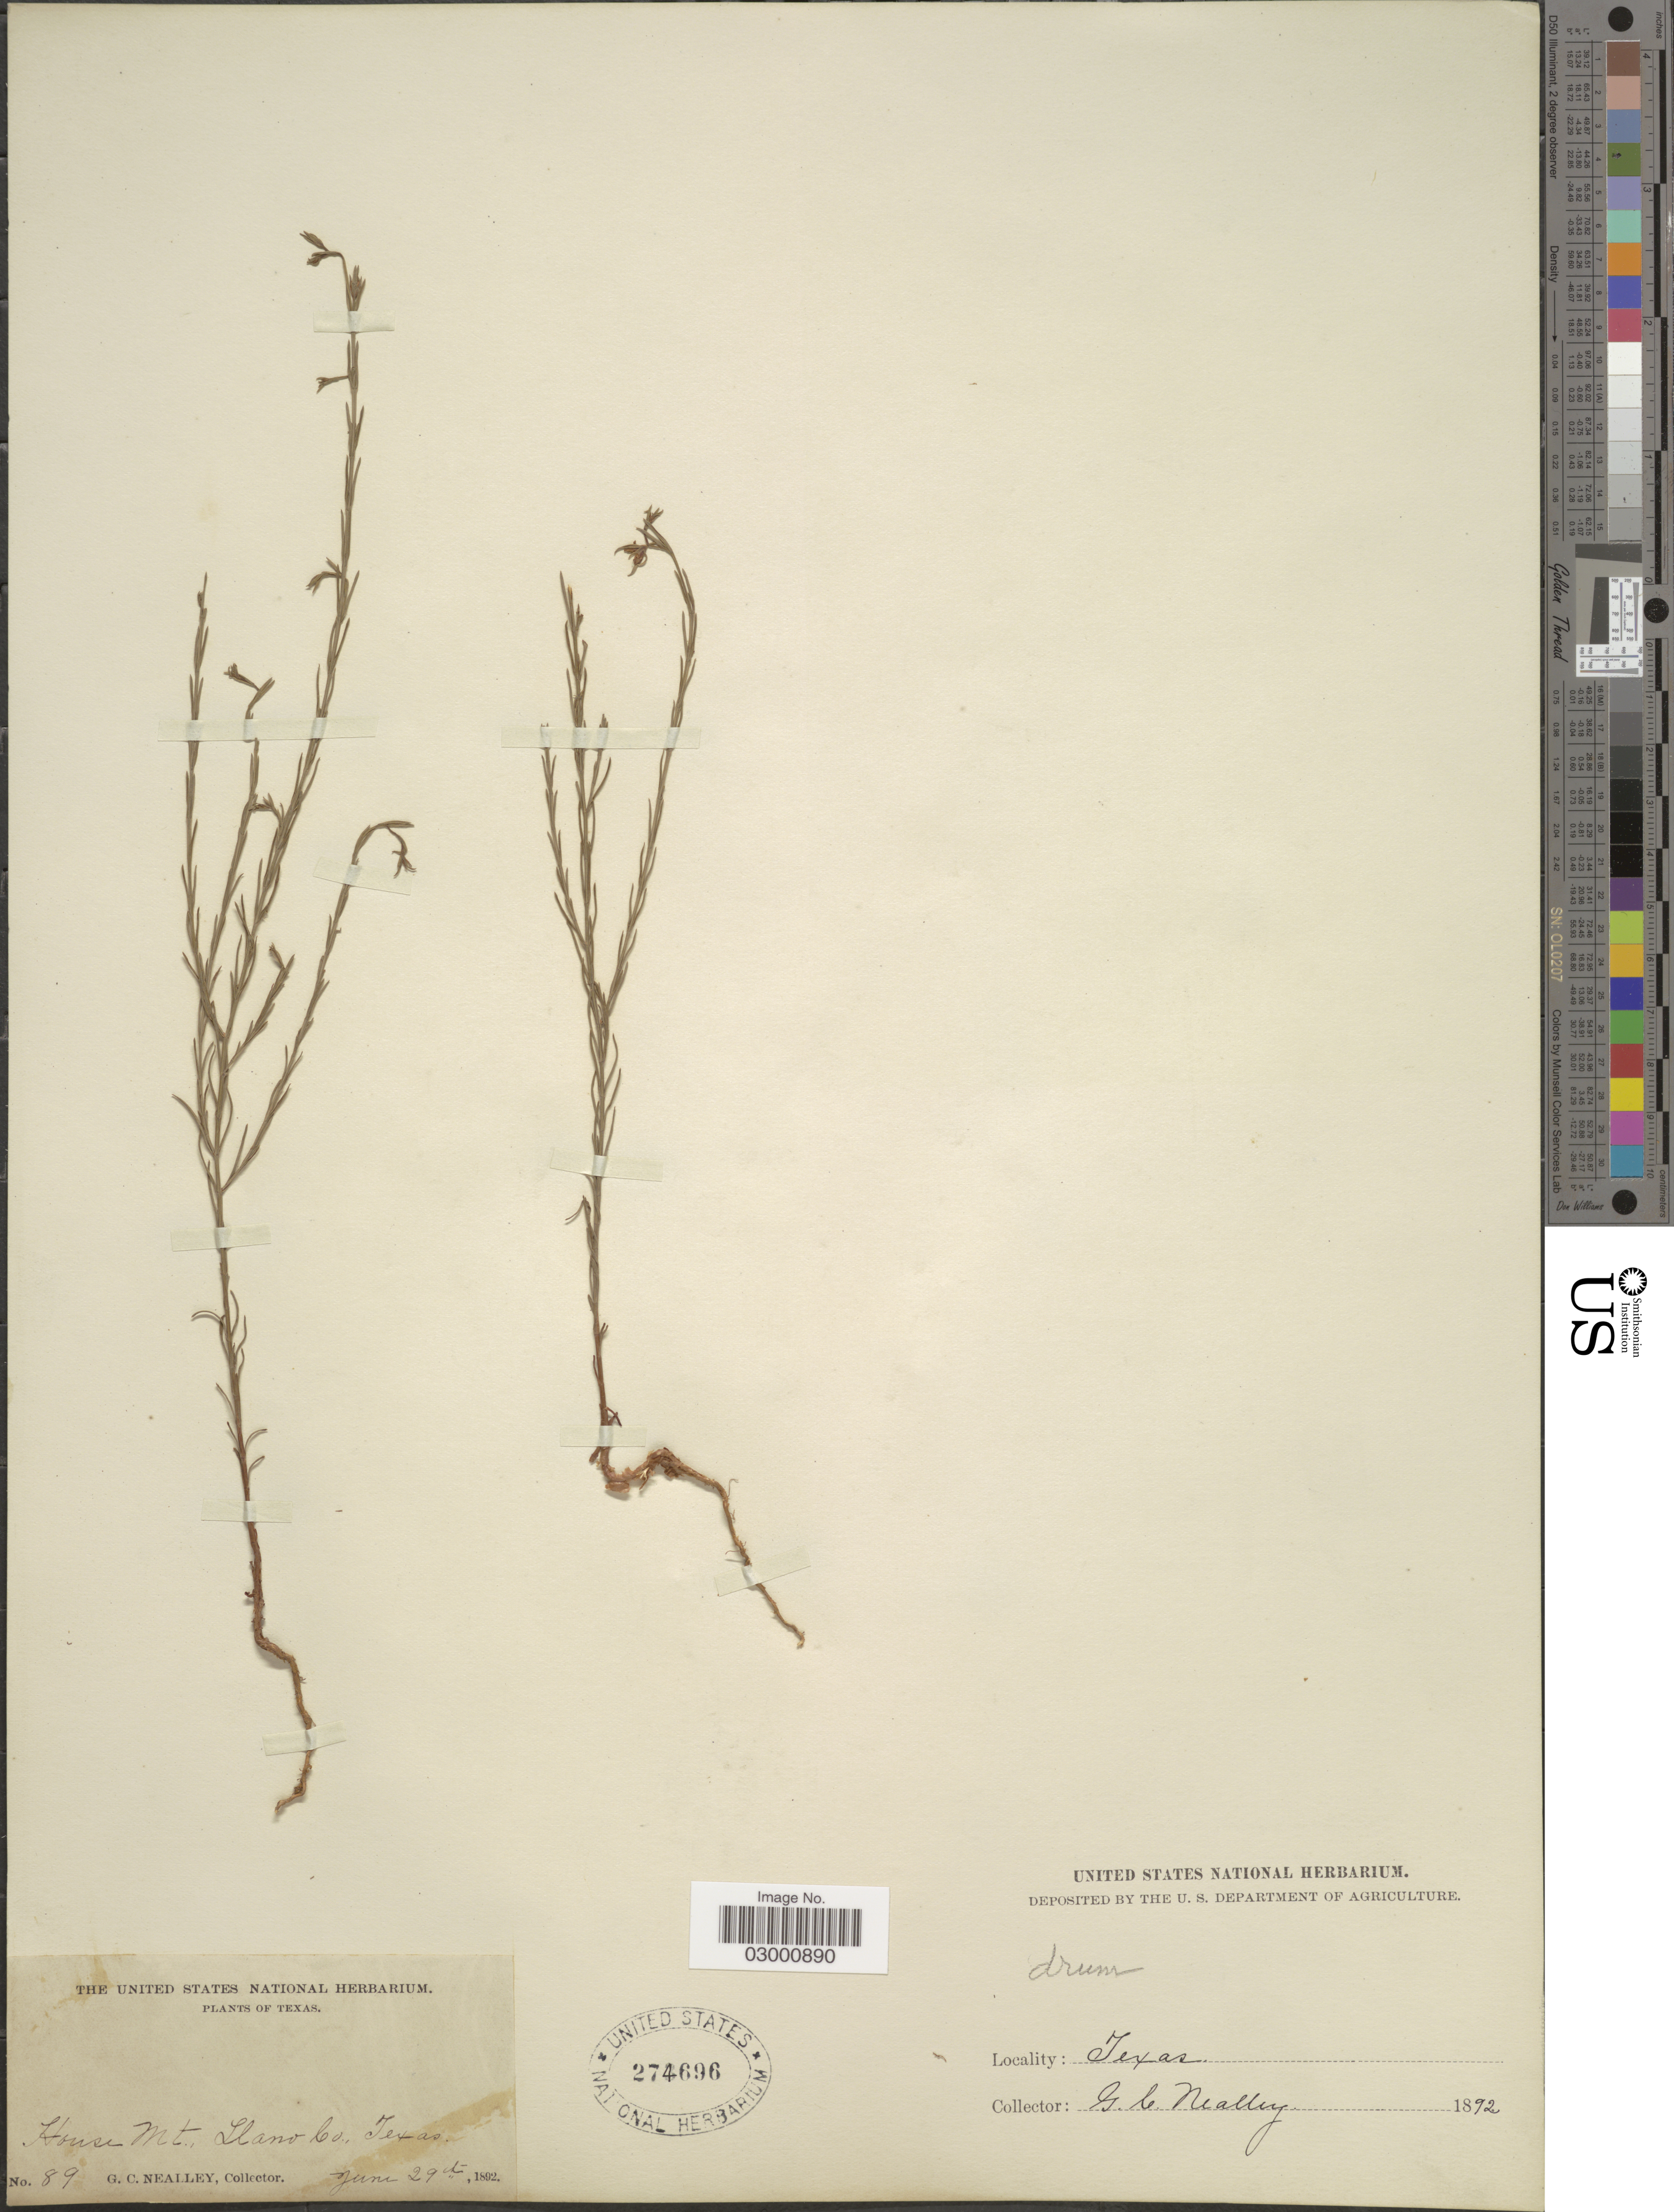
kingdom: Plantae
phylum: Tracheophyta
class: Magnoliopsida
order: Malpighiales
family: Hypericaceae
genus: Hypericum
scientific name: Hypericum drummondii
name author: (Grev. & Hook.) Torr. & A. Gray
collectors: G. C. Nealley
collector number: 89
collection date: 1892-06-29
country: United States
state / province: Texas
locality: House Mt., Llano Co.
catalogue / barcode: US 274696